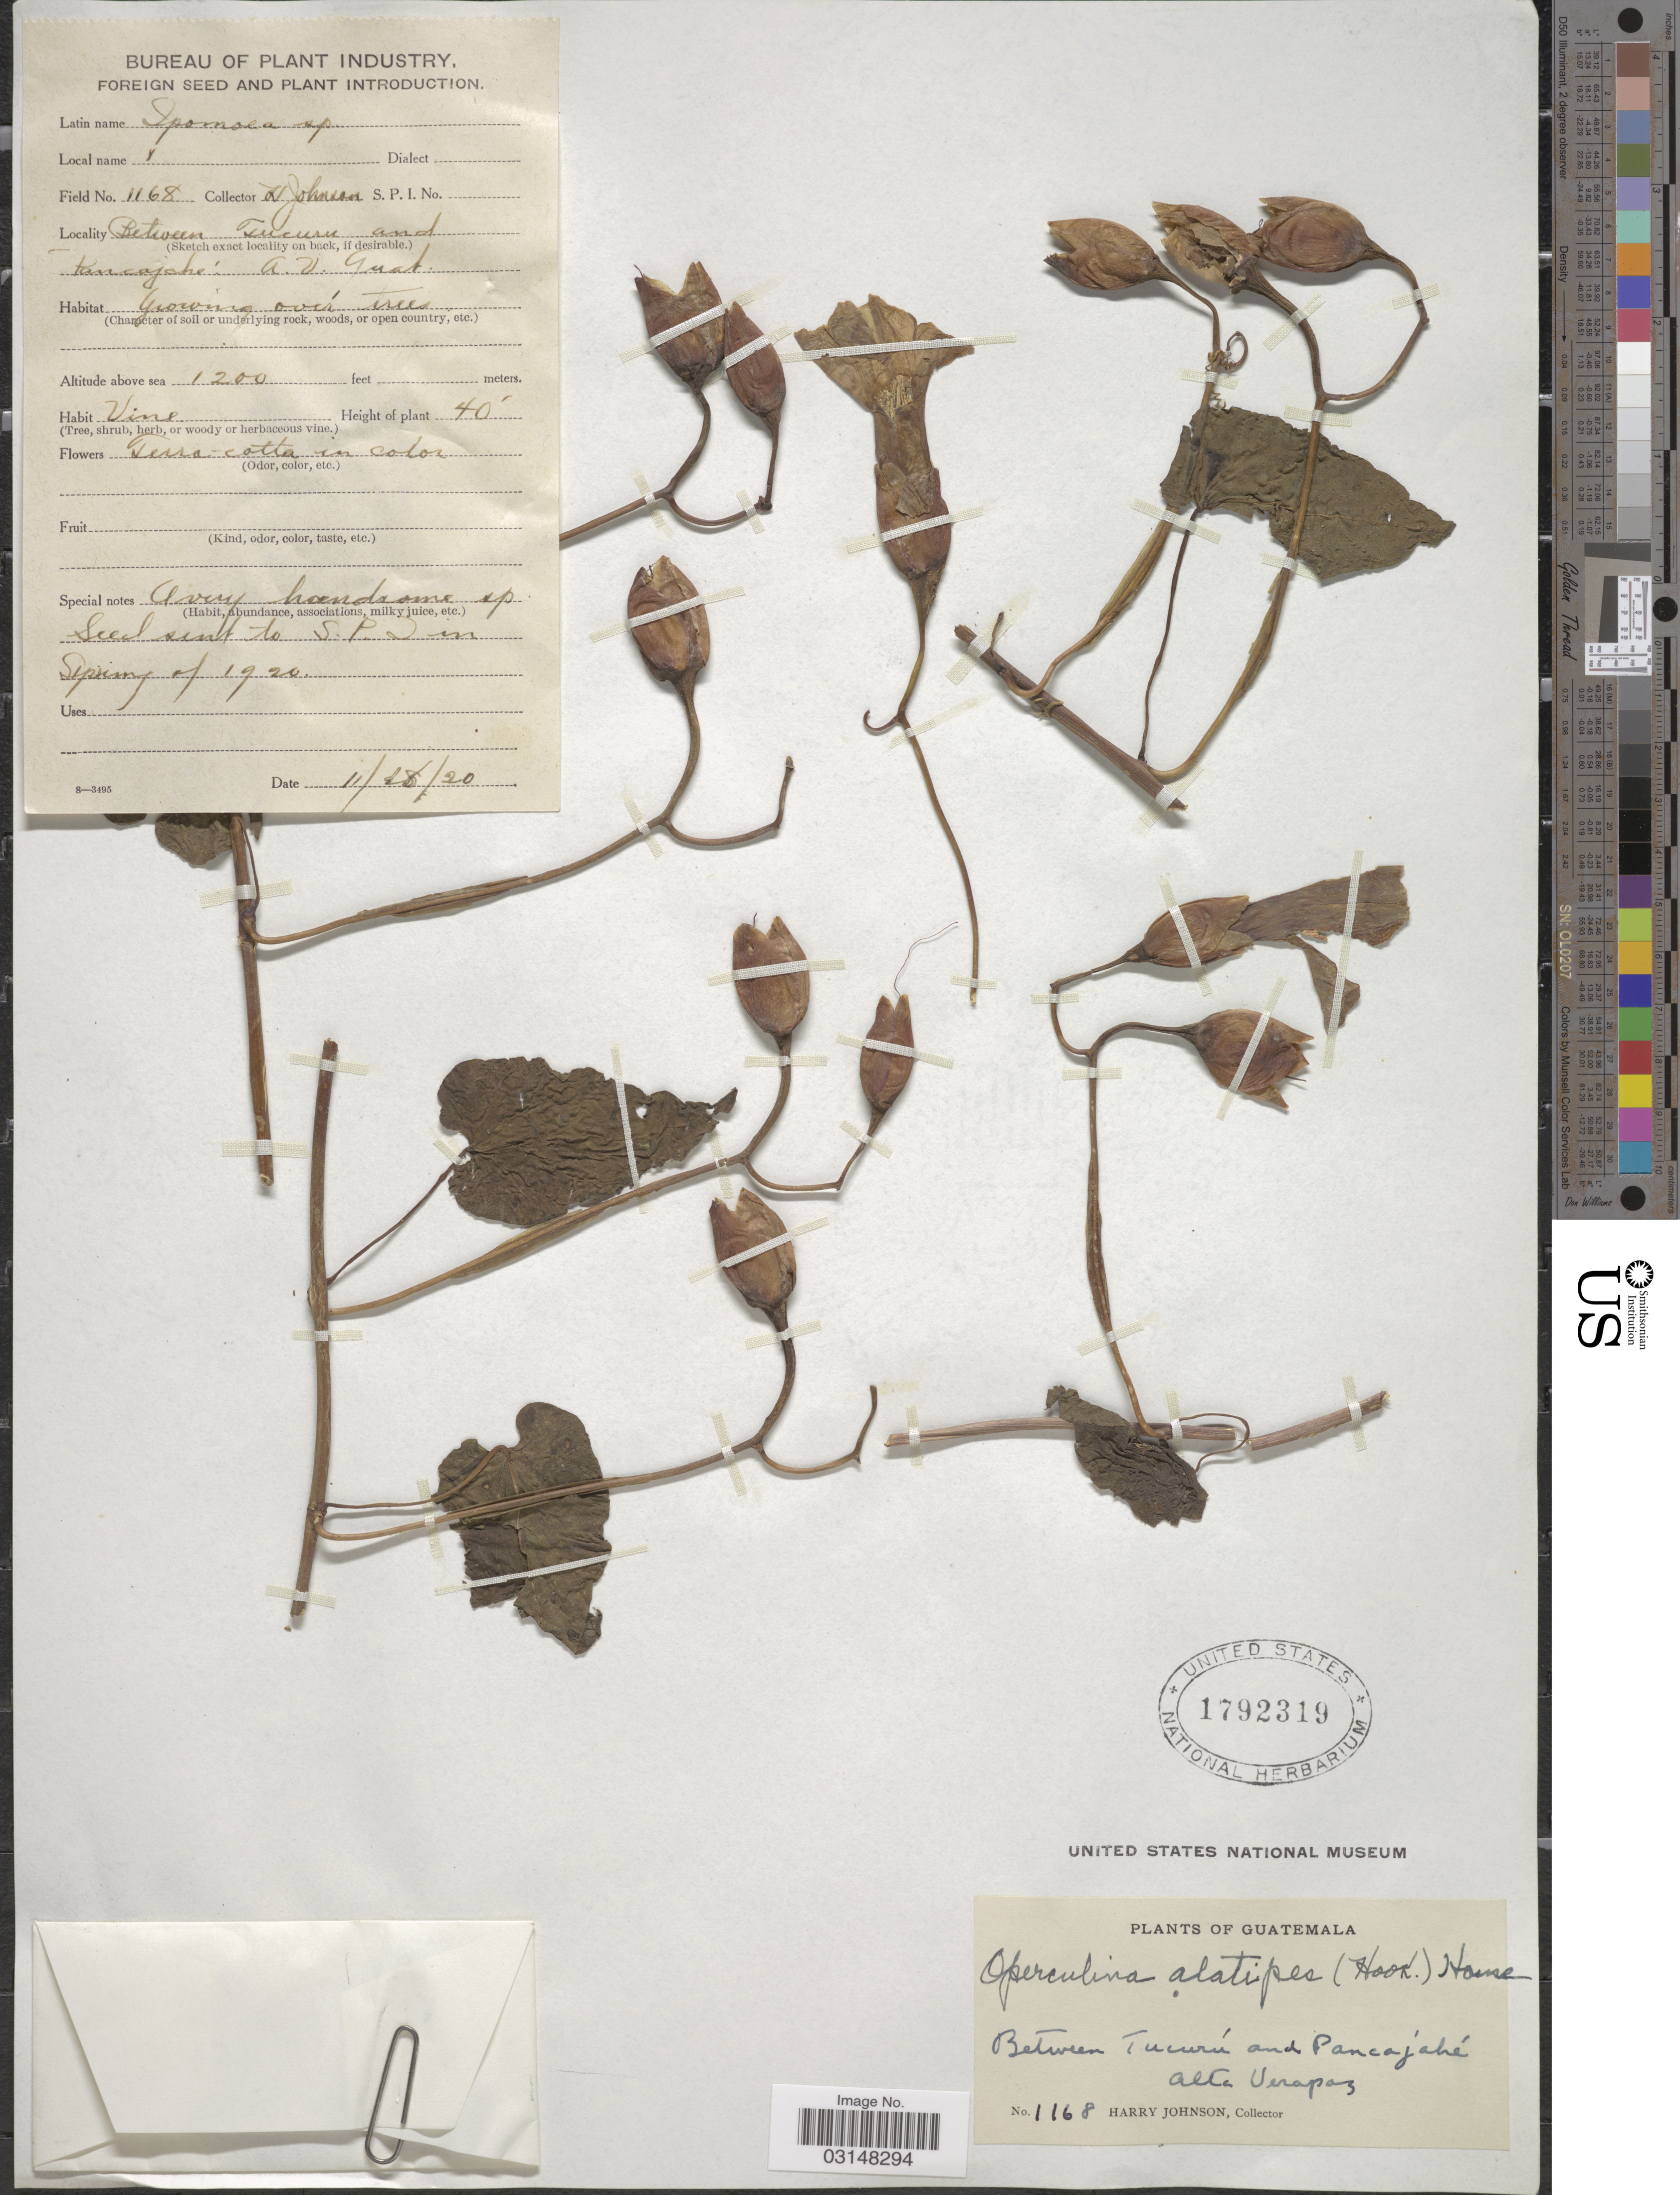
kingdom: Plantae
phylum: Tracheophyta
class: Magnoliopsida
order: Solanales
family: Convolvulaceae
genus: Operculina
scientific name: Operculina pteripes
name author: (G. Don) O'Donell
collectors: H. Johnson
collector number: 1168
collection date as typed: Transcribed d/m/y: 26/11/20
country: Guatemala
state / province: Alta Verapaz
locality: Between Tucurú and Pancajahé.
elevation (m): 366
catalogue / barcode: US 1792319